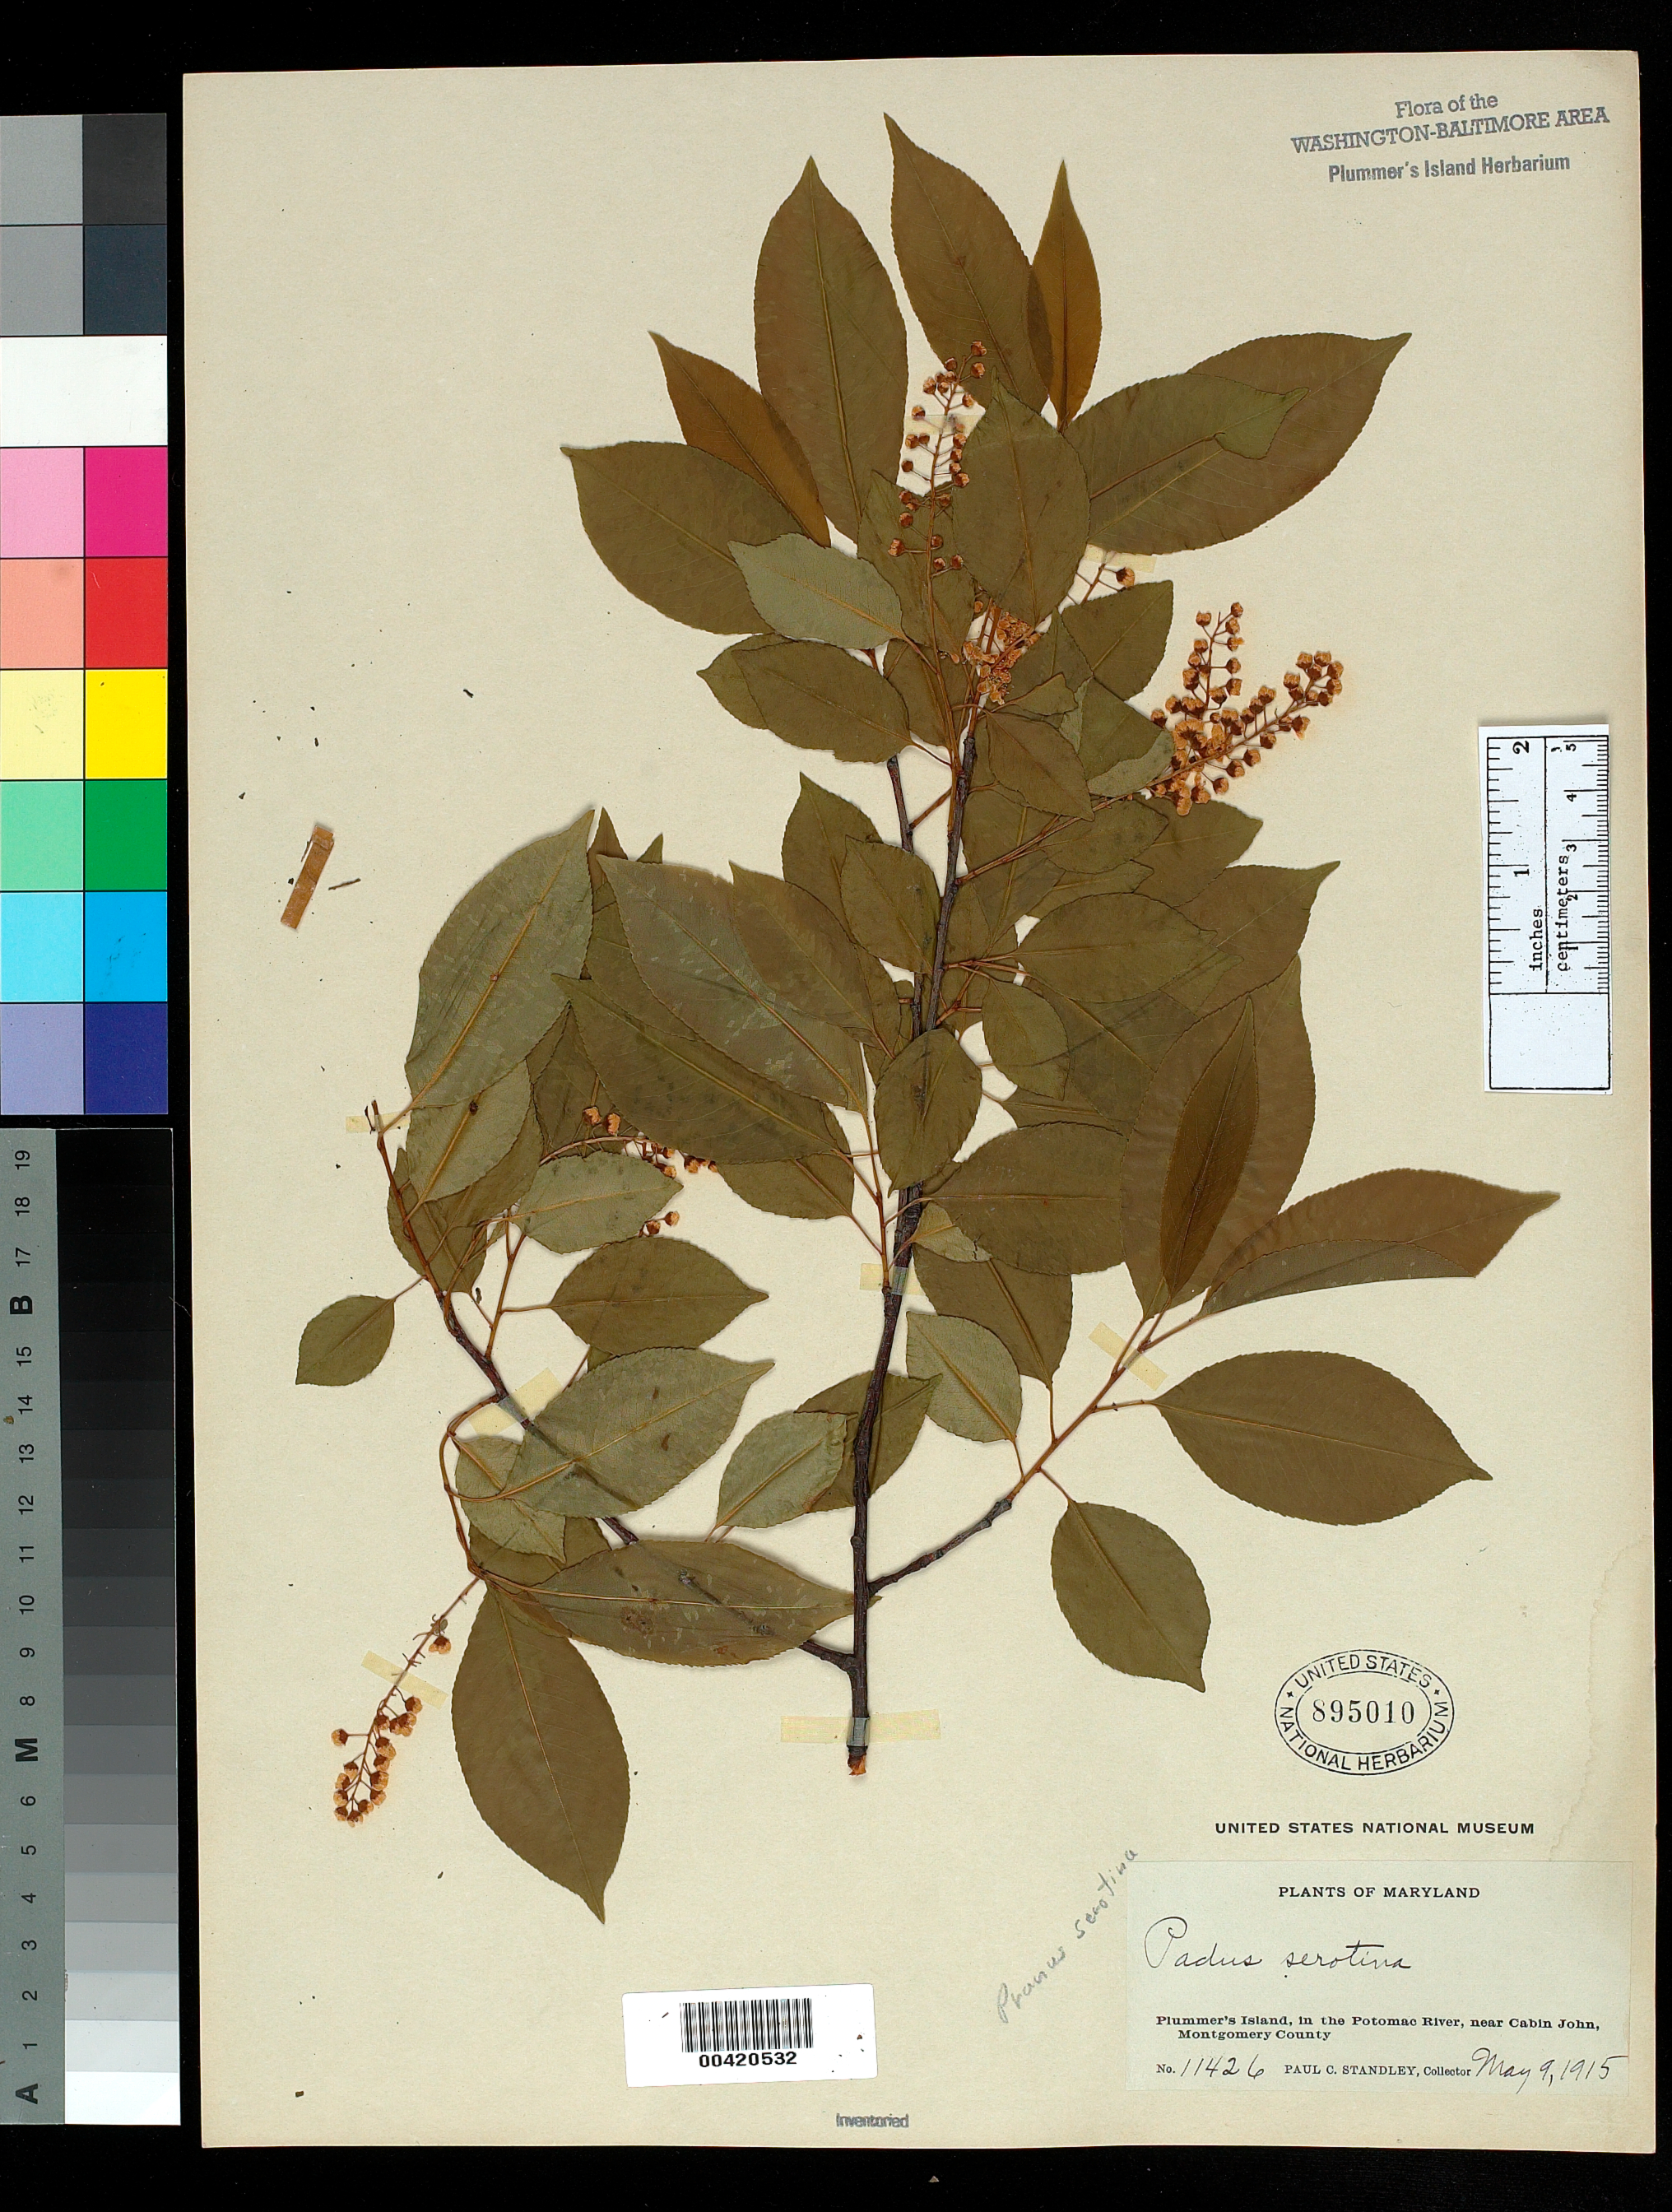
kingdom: Plantae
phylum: Tracheophyta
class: Magnoliopsida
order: Rosales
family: Rosaceae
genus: Prunus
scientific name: Prunus serotina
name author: Ehrh.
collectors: P. C. Standley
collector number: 11426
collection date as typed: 09 May 1915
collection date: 1915-05-09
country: United States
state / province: Maryland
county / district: Montgomery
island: Plummers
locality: Plummer's Island C. & O. Canal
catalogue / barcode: US 895010